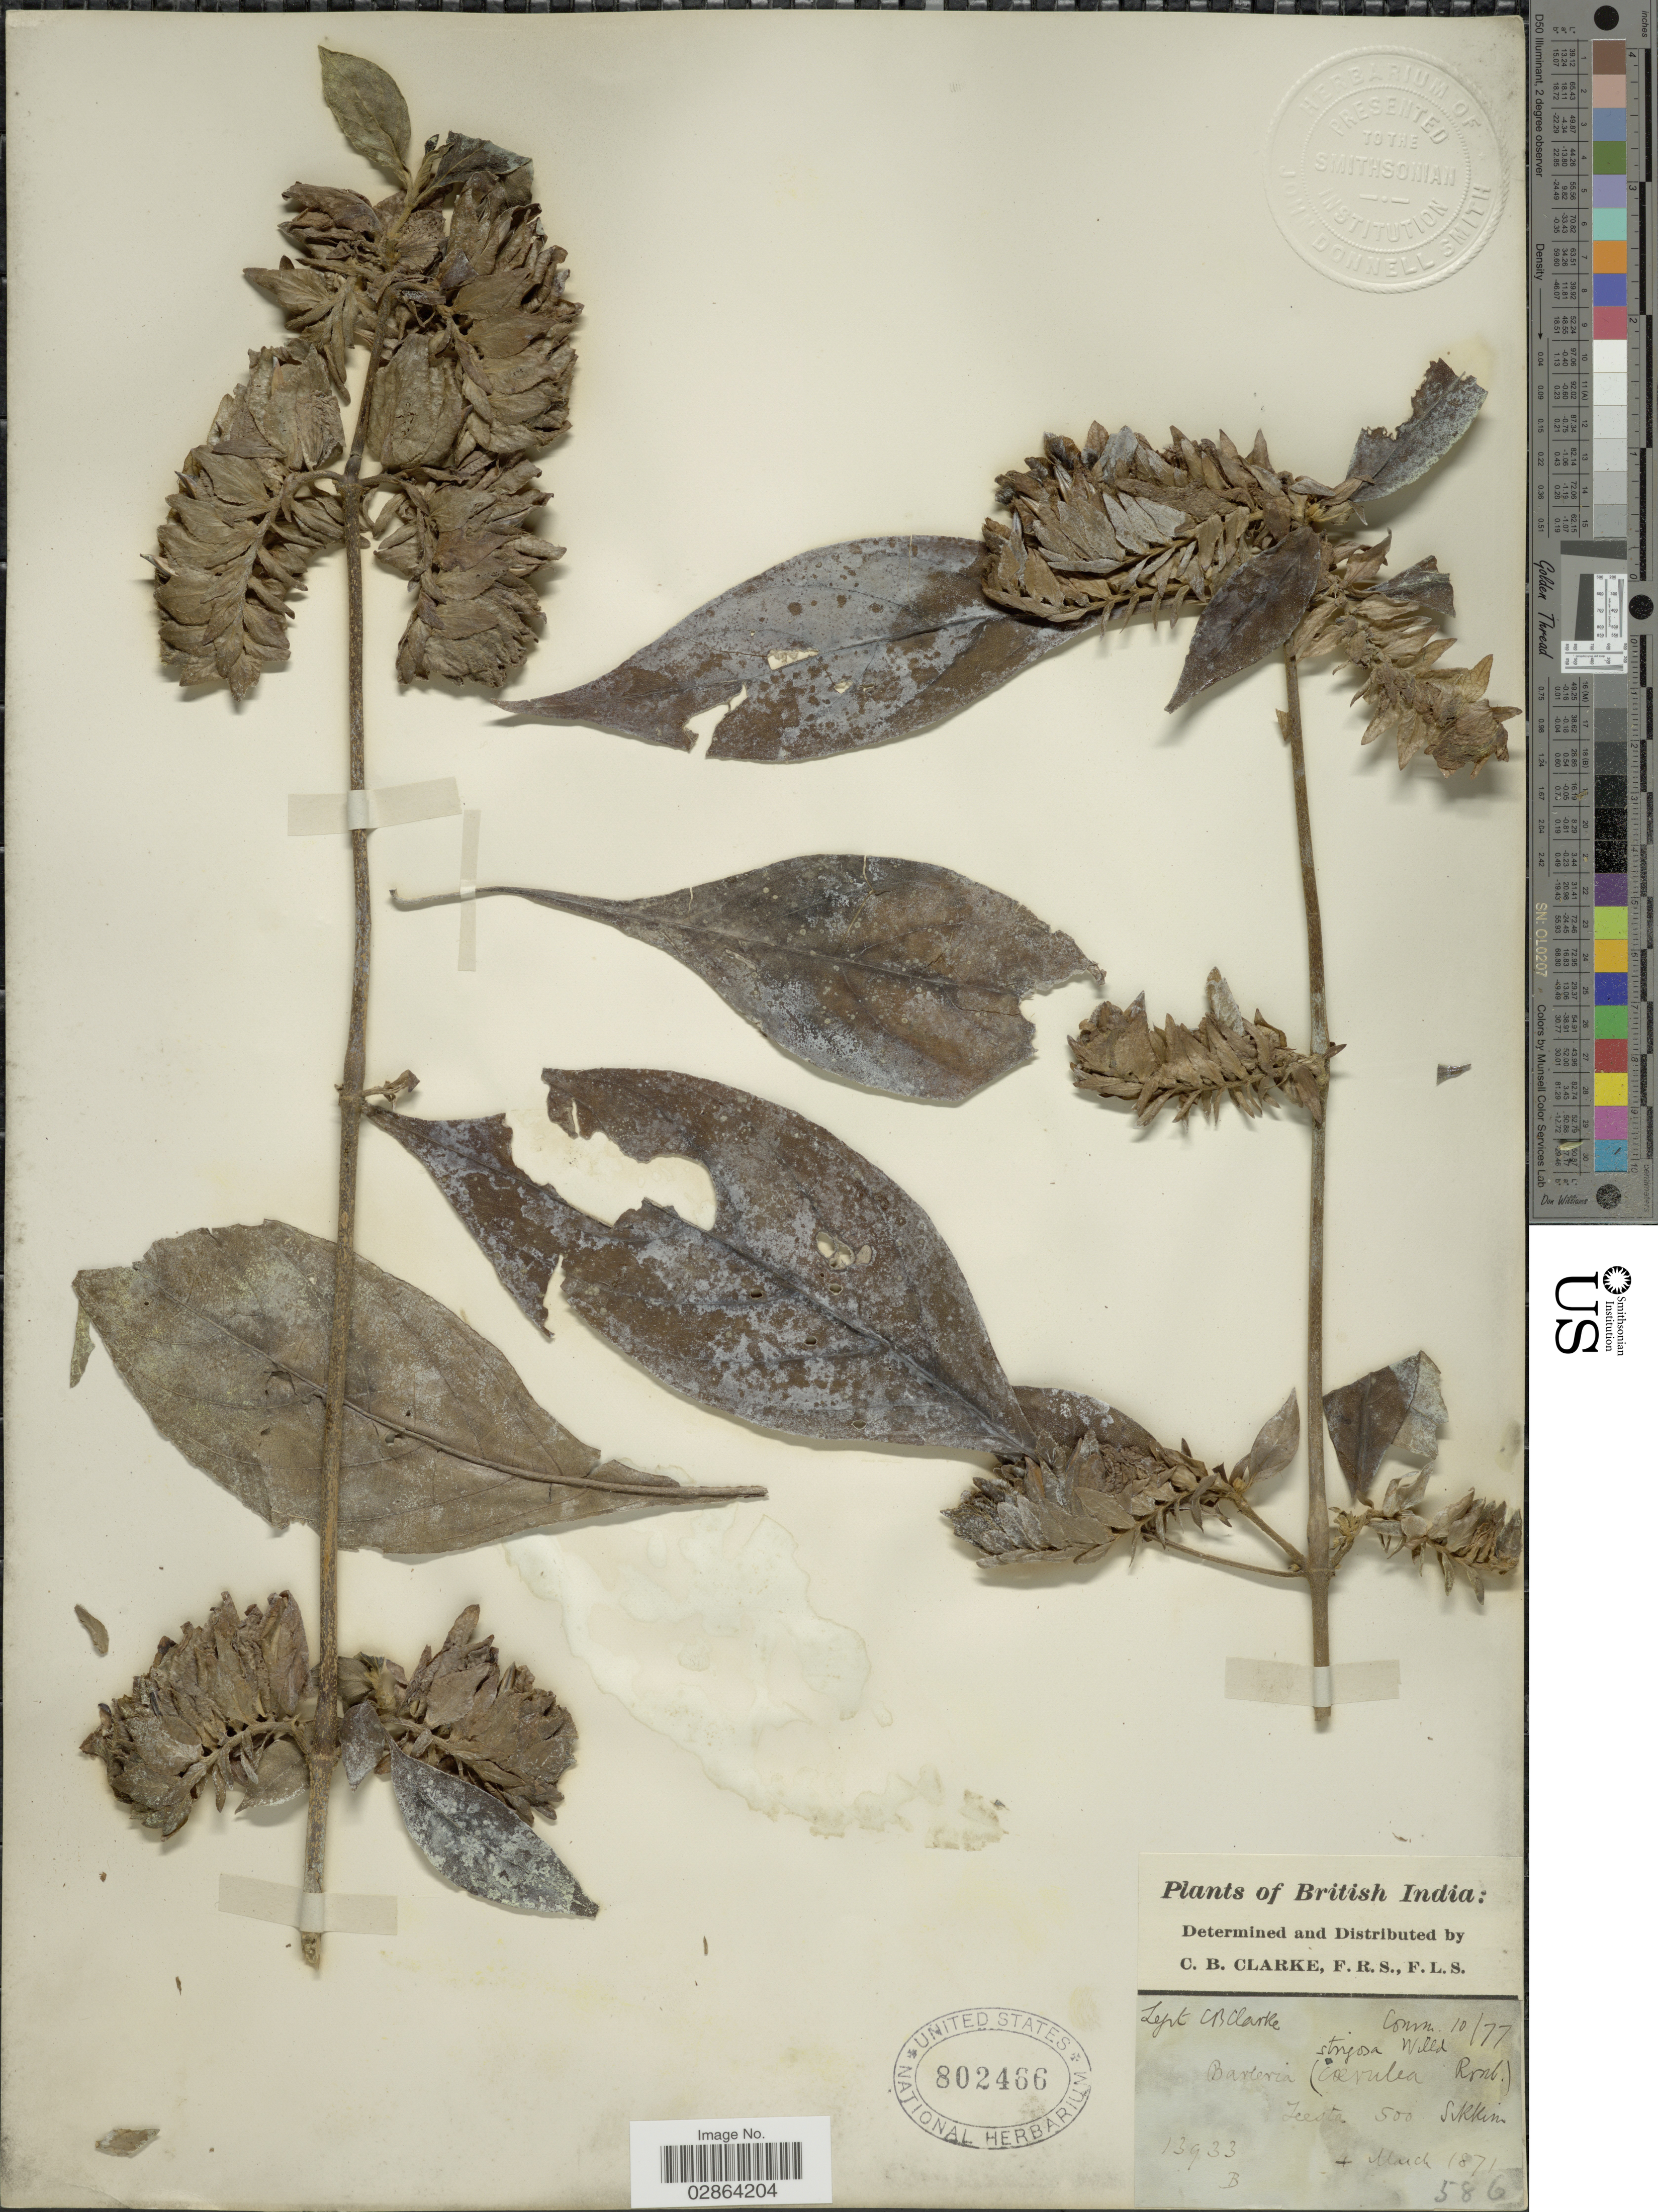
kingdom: Plantae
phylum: Tracheophyta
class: Magnoliopsida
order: Lamiales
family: Acanthaceae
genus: Barleria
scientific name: Barleria strigosa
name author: Willd.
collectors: C. B. Clarke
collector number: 13933B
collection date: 1871-03-04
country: India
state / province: Sikkim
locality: Teesta, Sikkim.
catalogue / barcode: US 802466